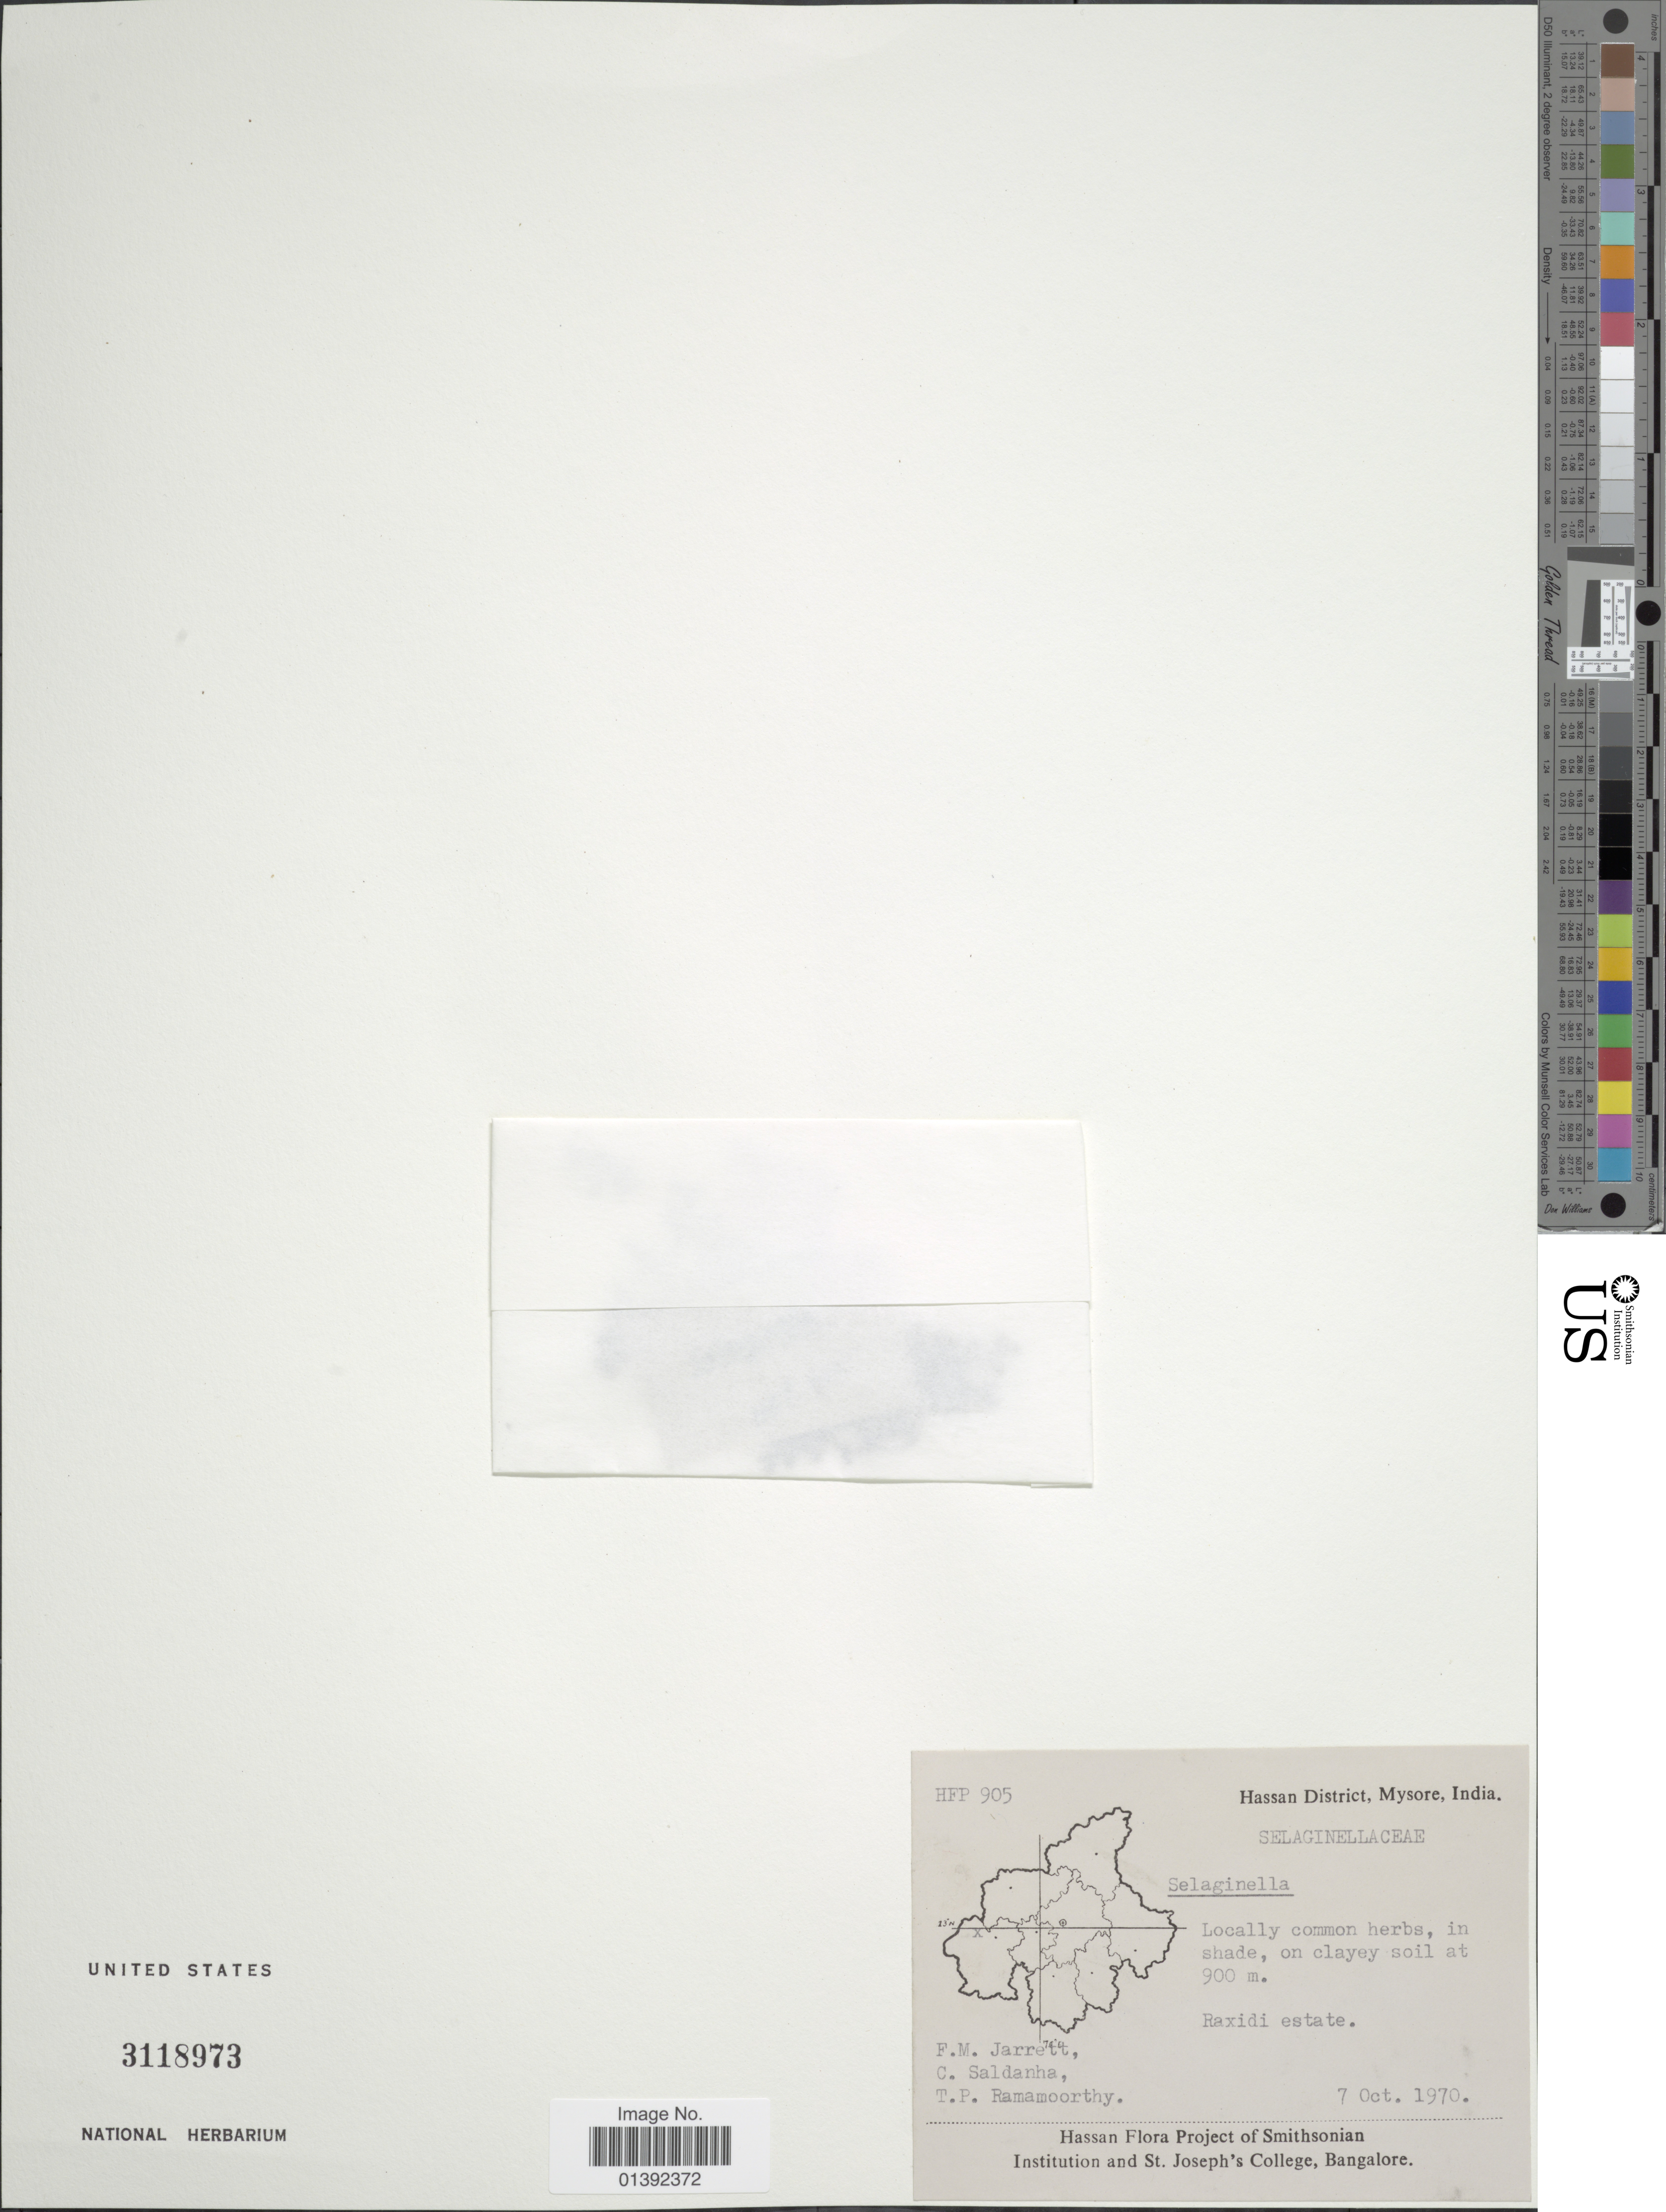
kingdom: Plantae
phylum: Tracheophyta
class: Lycopodiopsida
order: Selaginellales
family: Selaginellaceae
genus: Selaginella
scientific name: Selaginella sp.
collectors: F. M. Jarrett, C. Saldanha & T. P. Ramamoorthy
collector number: HFP 905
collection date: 1970-10-07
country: India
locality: Hassan District, Mysore, Raxidi Estate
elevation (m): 900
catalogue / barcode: US 3118973